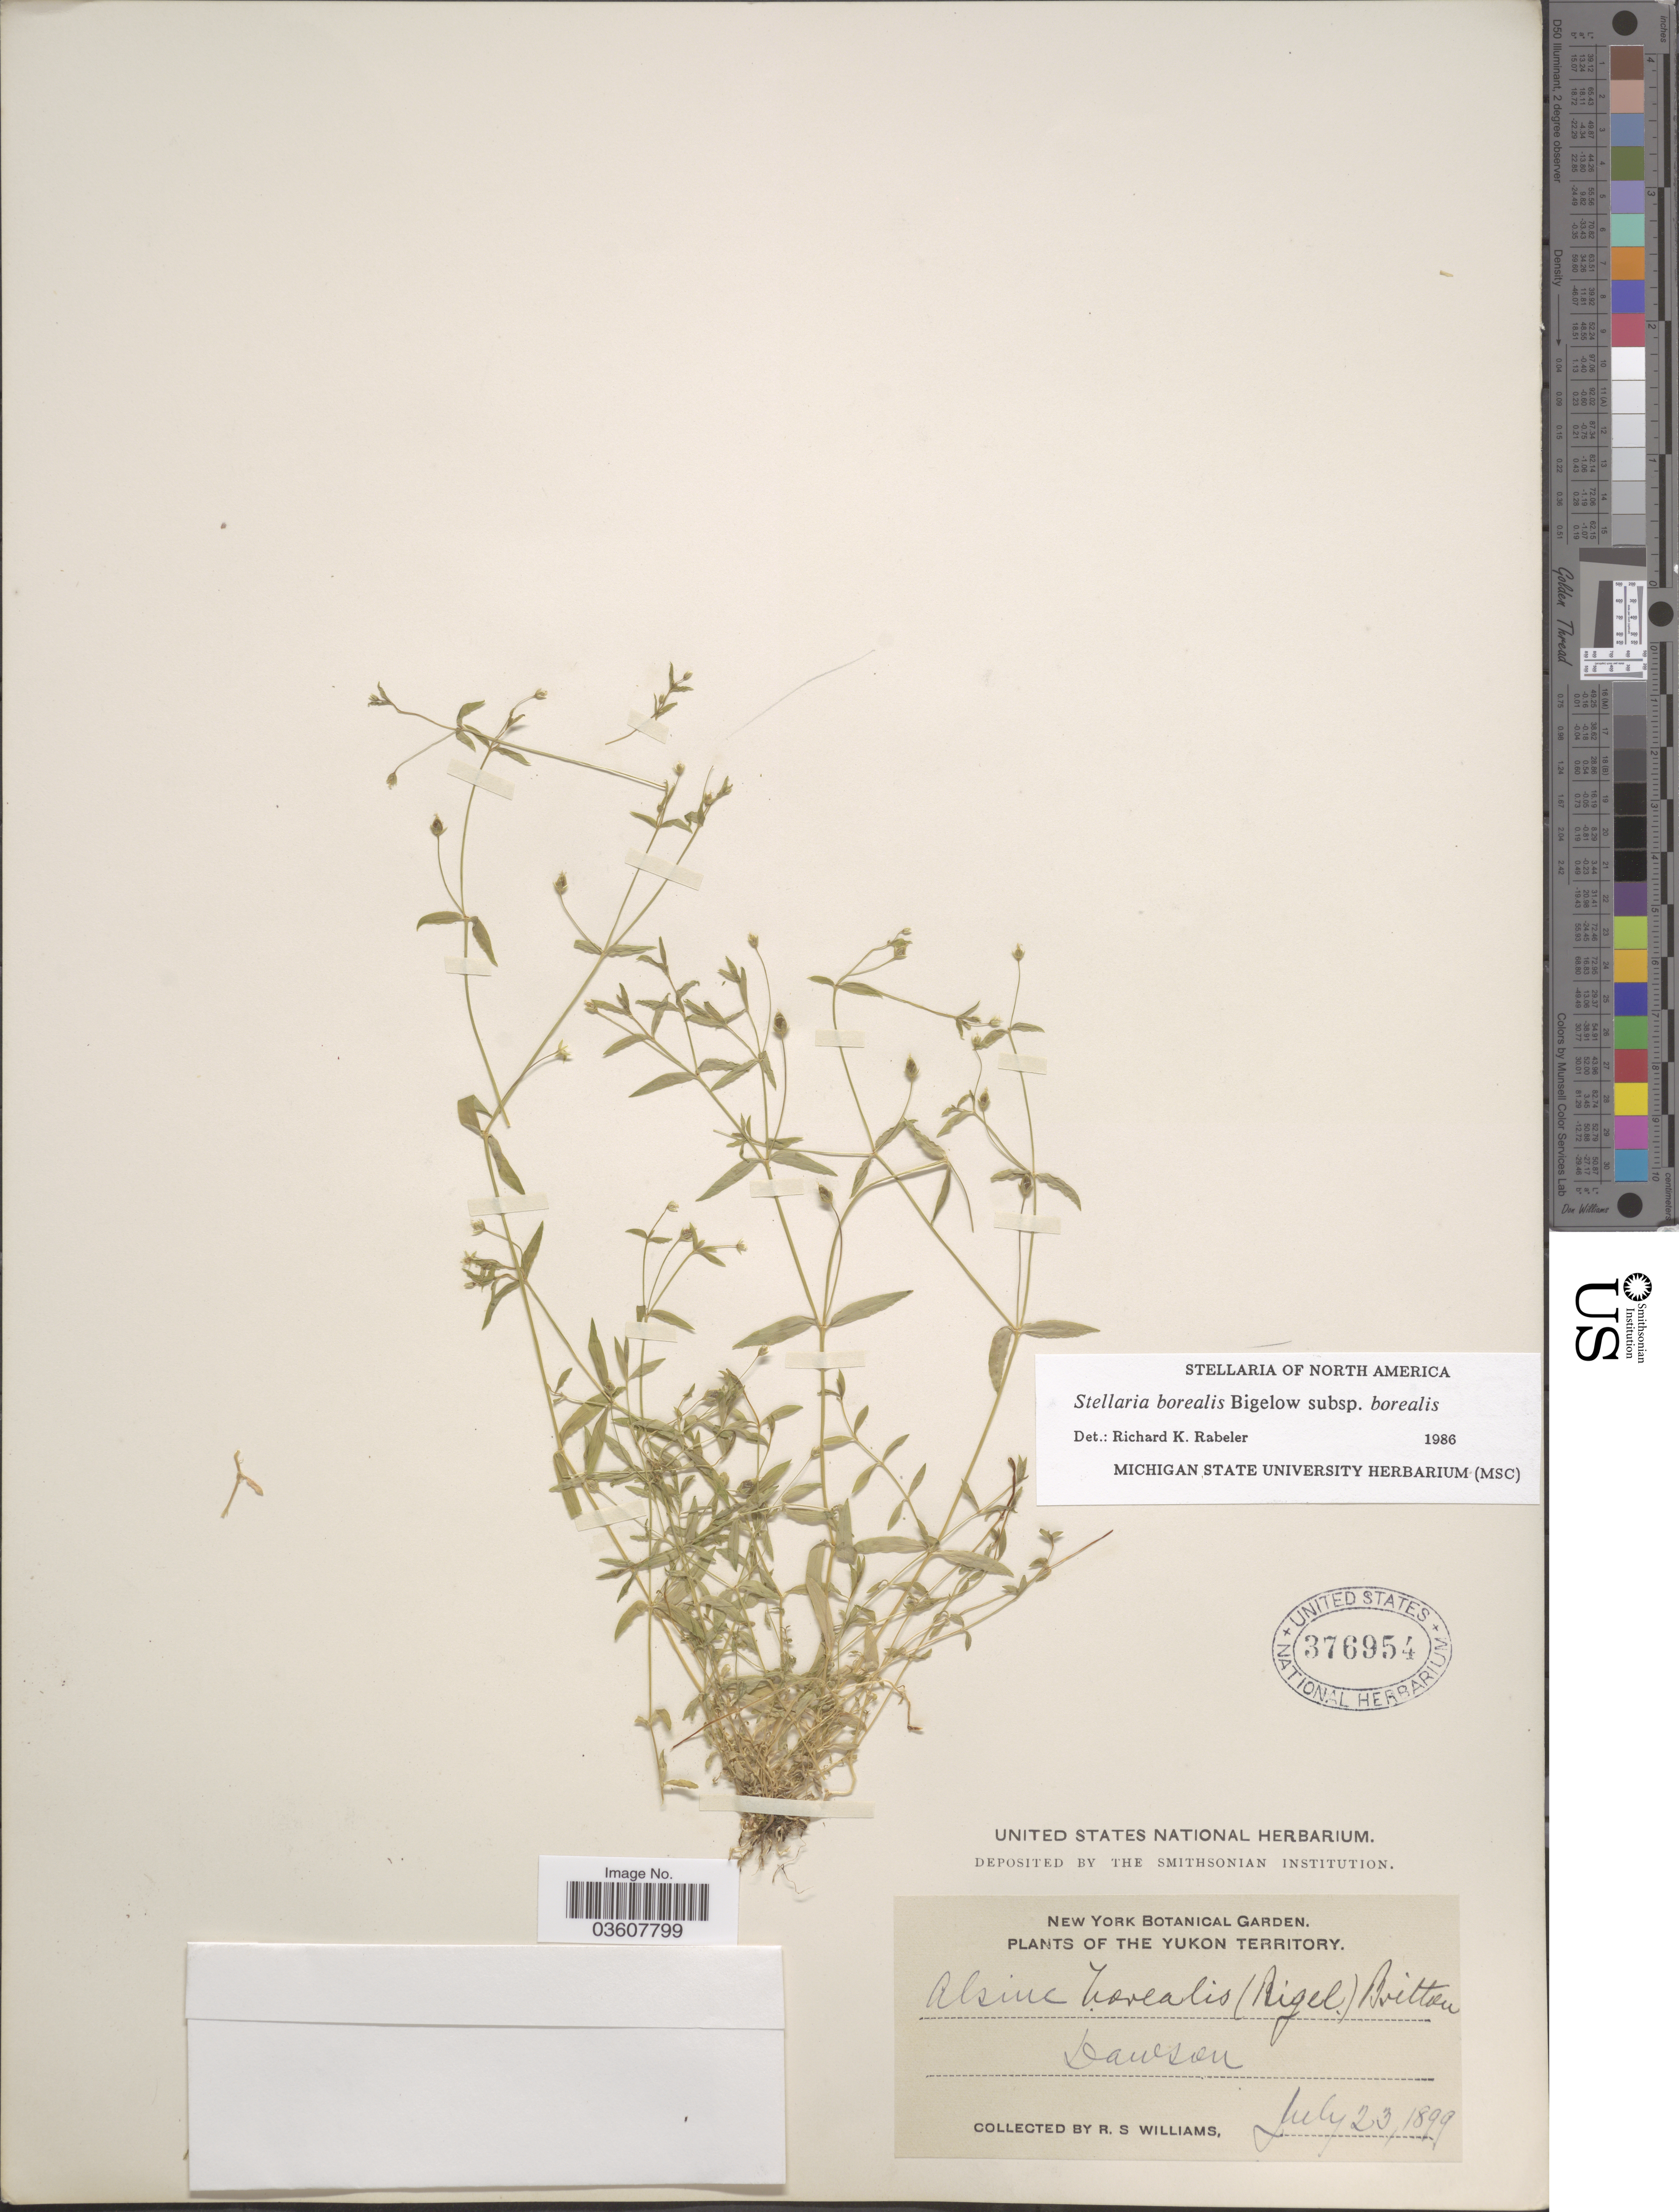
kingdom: Plantae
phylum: Tracheophyta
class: Magnoliopsida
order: Caryophyllales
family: Caryophyllaceae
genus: Stellaria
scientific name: Stellaria borealis subsp. borealis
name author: Bigelow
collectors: R. S. Williams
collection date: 1899-07-23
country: Canada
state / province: Yukon Territory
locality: Dawson.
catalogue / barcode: US 376954